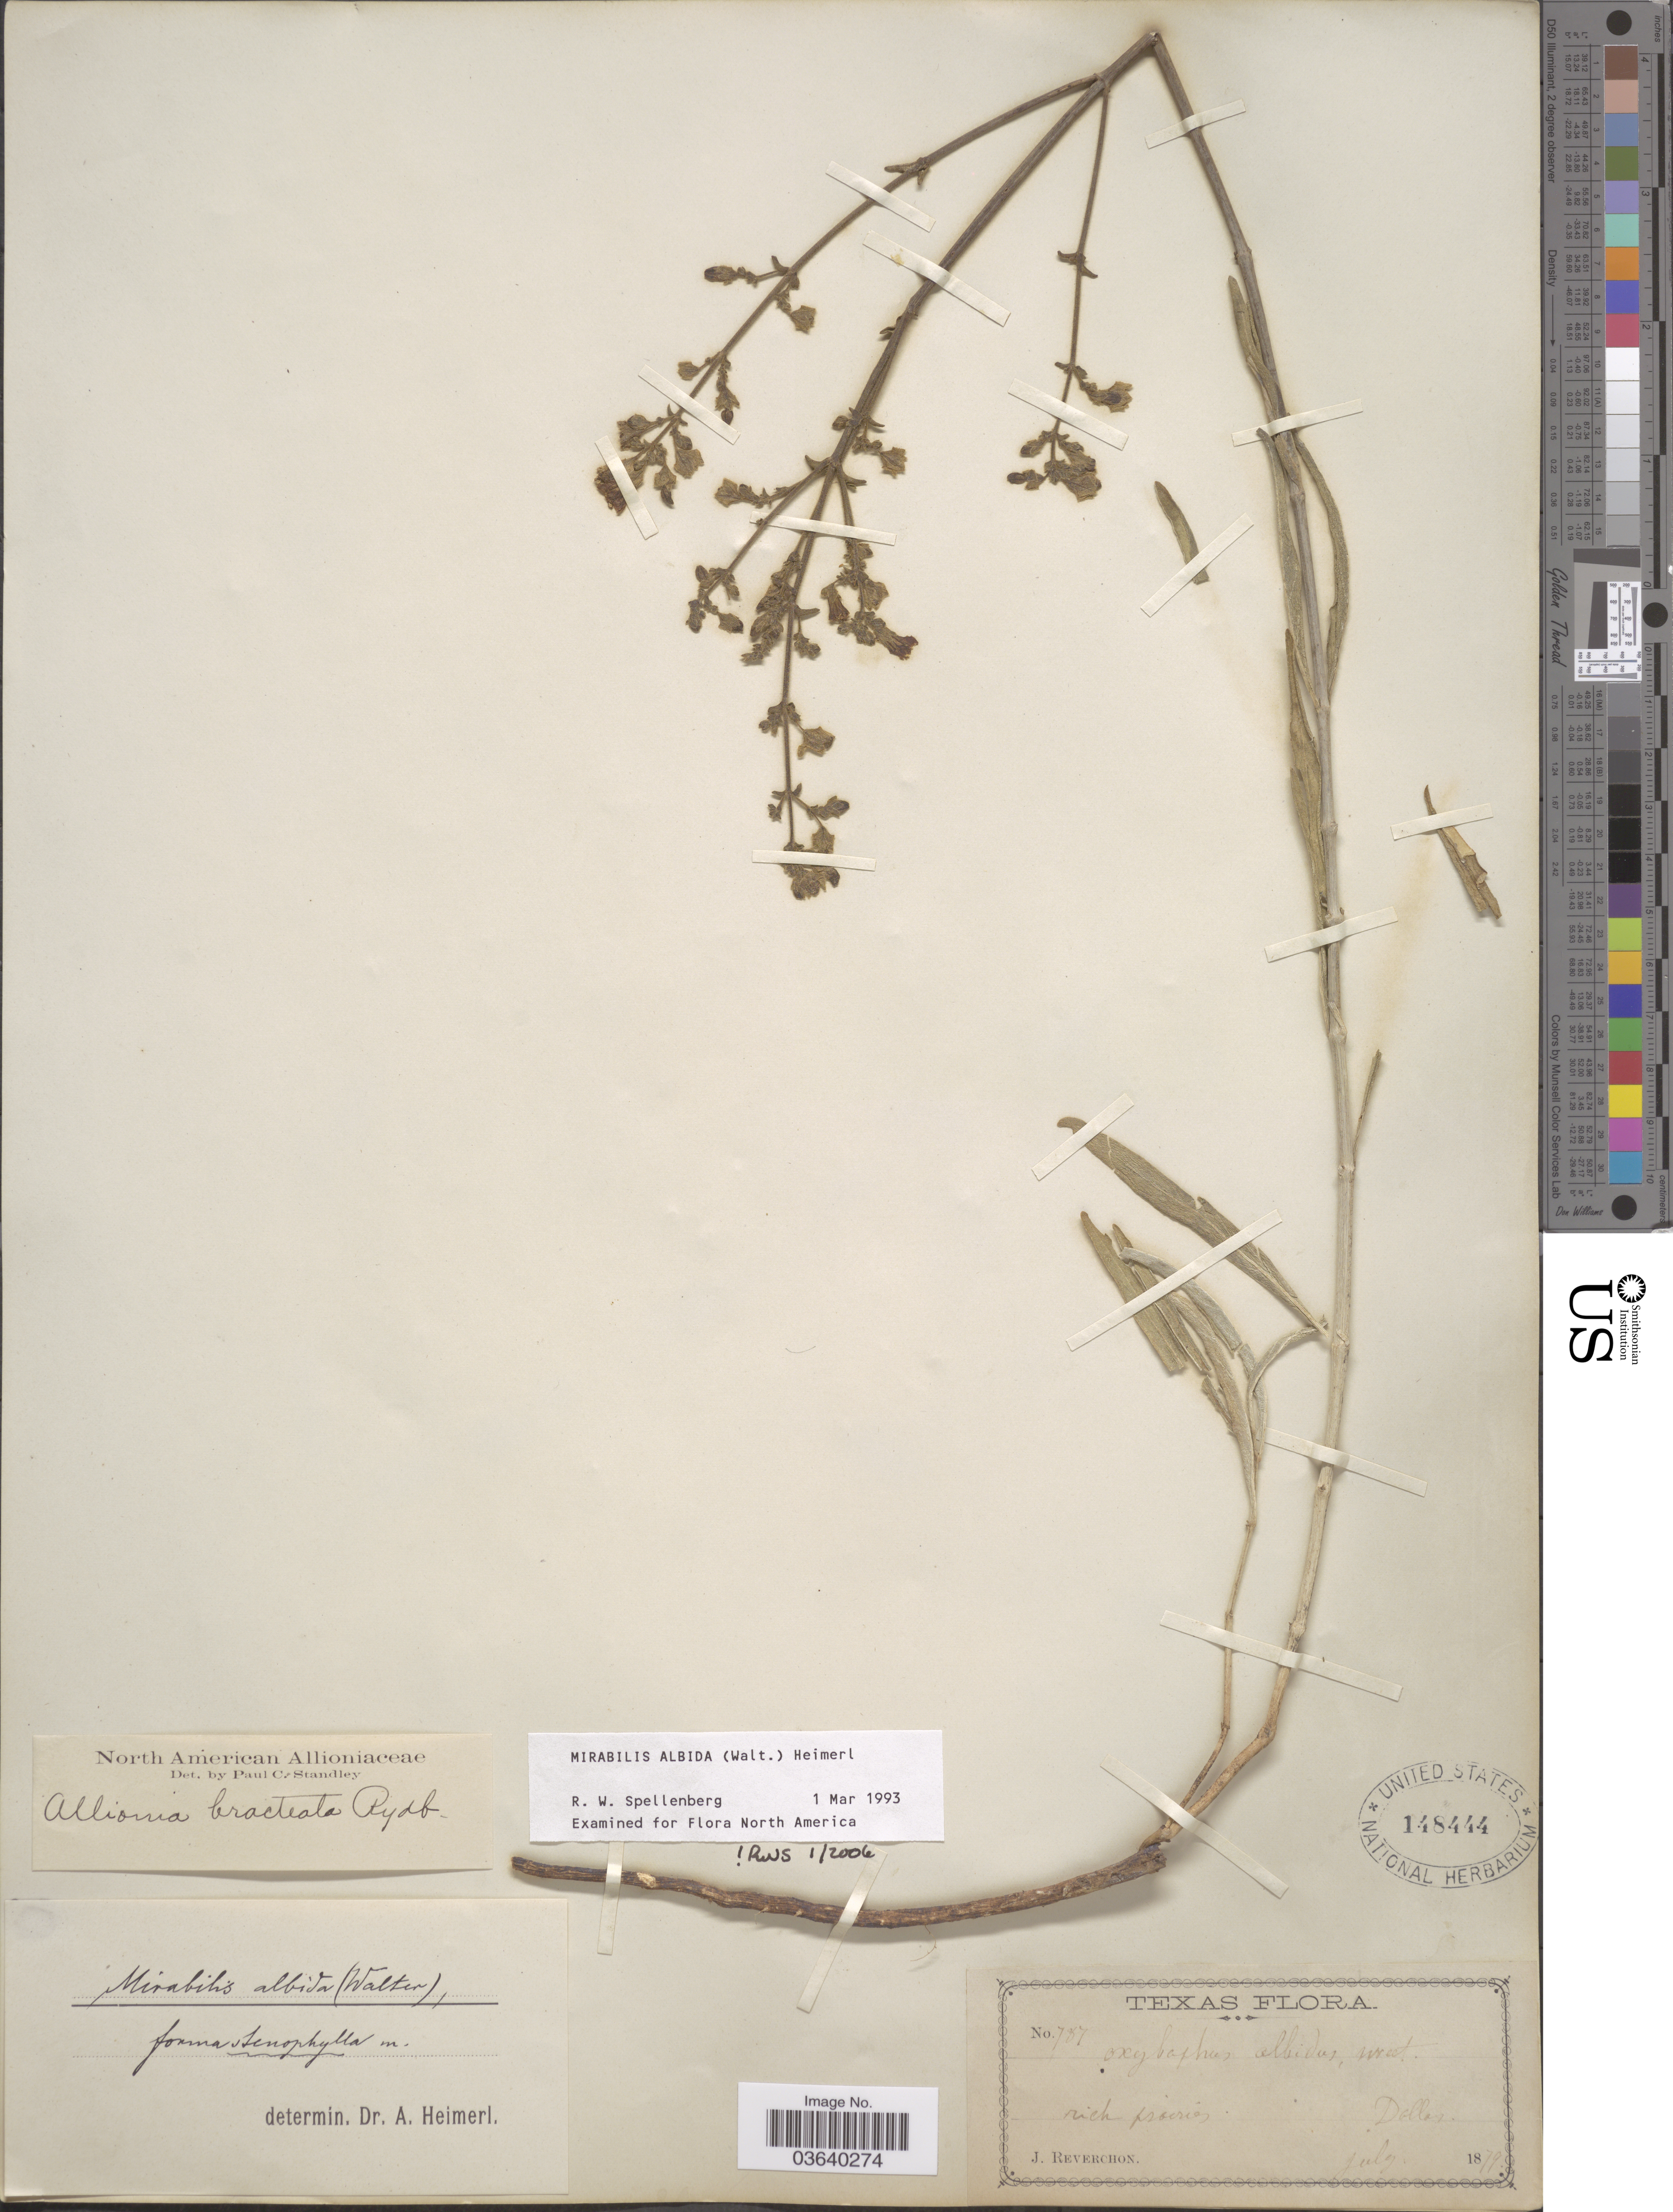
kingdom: Plantae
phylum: Tracheophyta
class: Magnoliopsida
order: Caryophyllales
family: Nyctaginaceae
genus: Mirabilis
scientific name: Mirabilis albida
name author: (Walter) Heimerl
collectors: J. Reverchon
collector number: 787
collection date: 1879-07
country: United States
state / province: Texas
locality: Dallas.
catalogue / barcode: US 148444